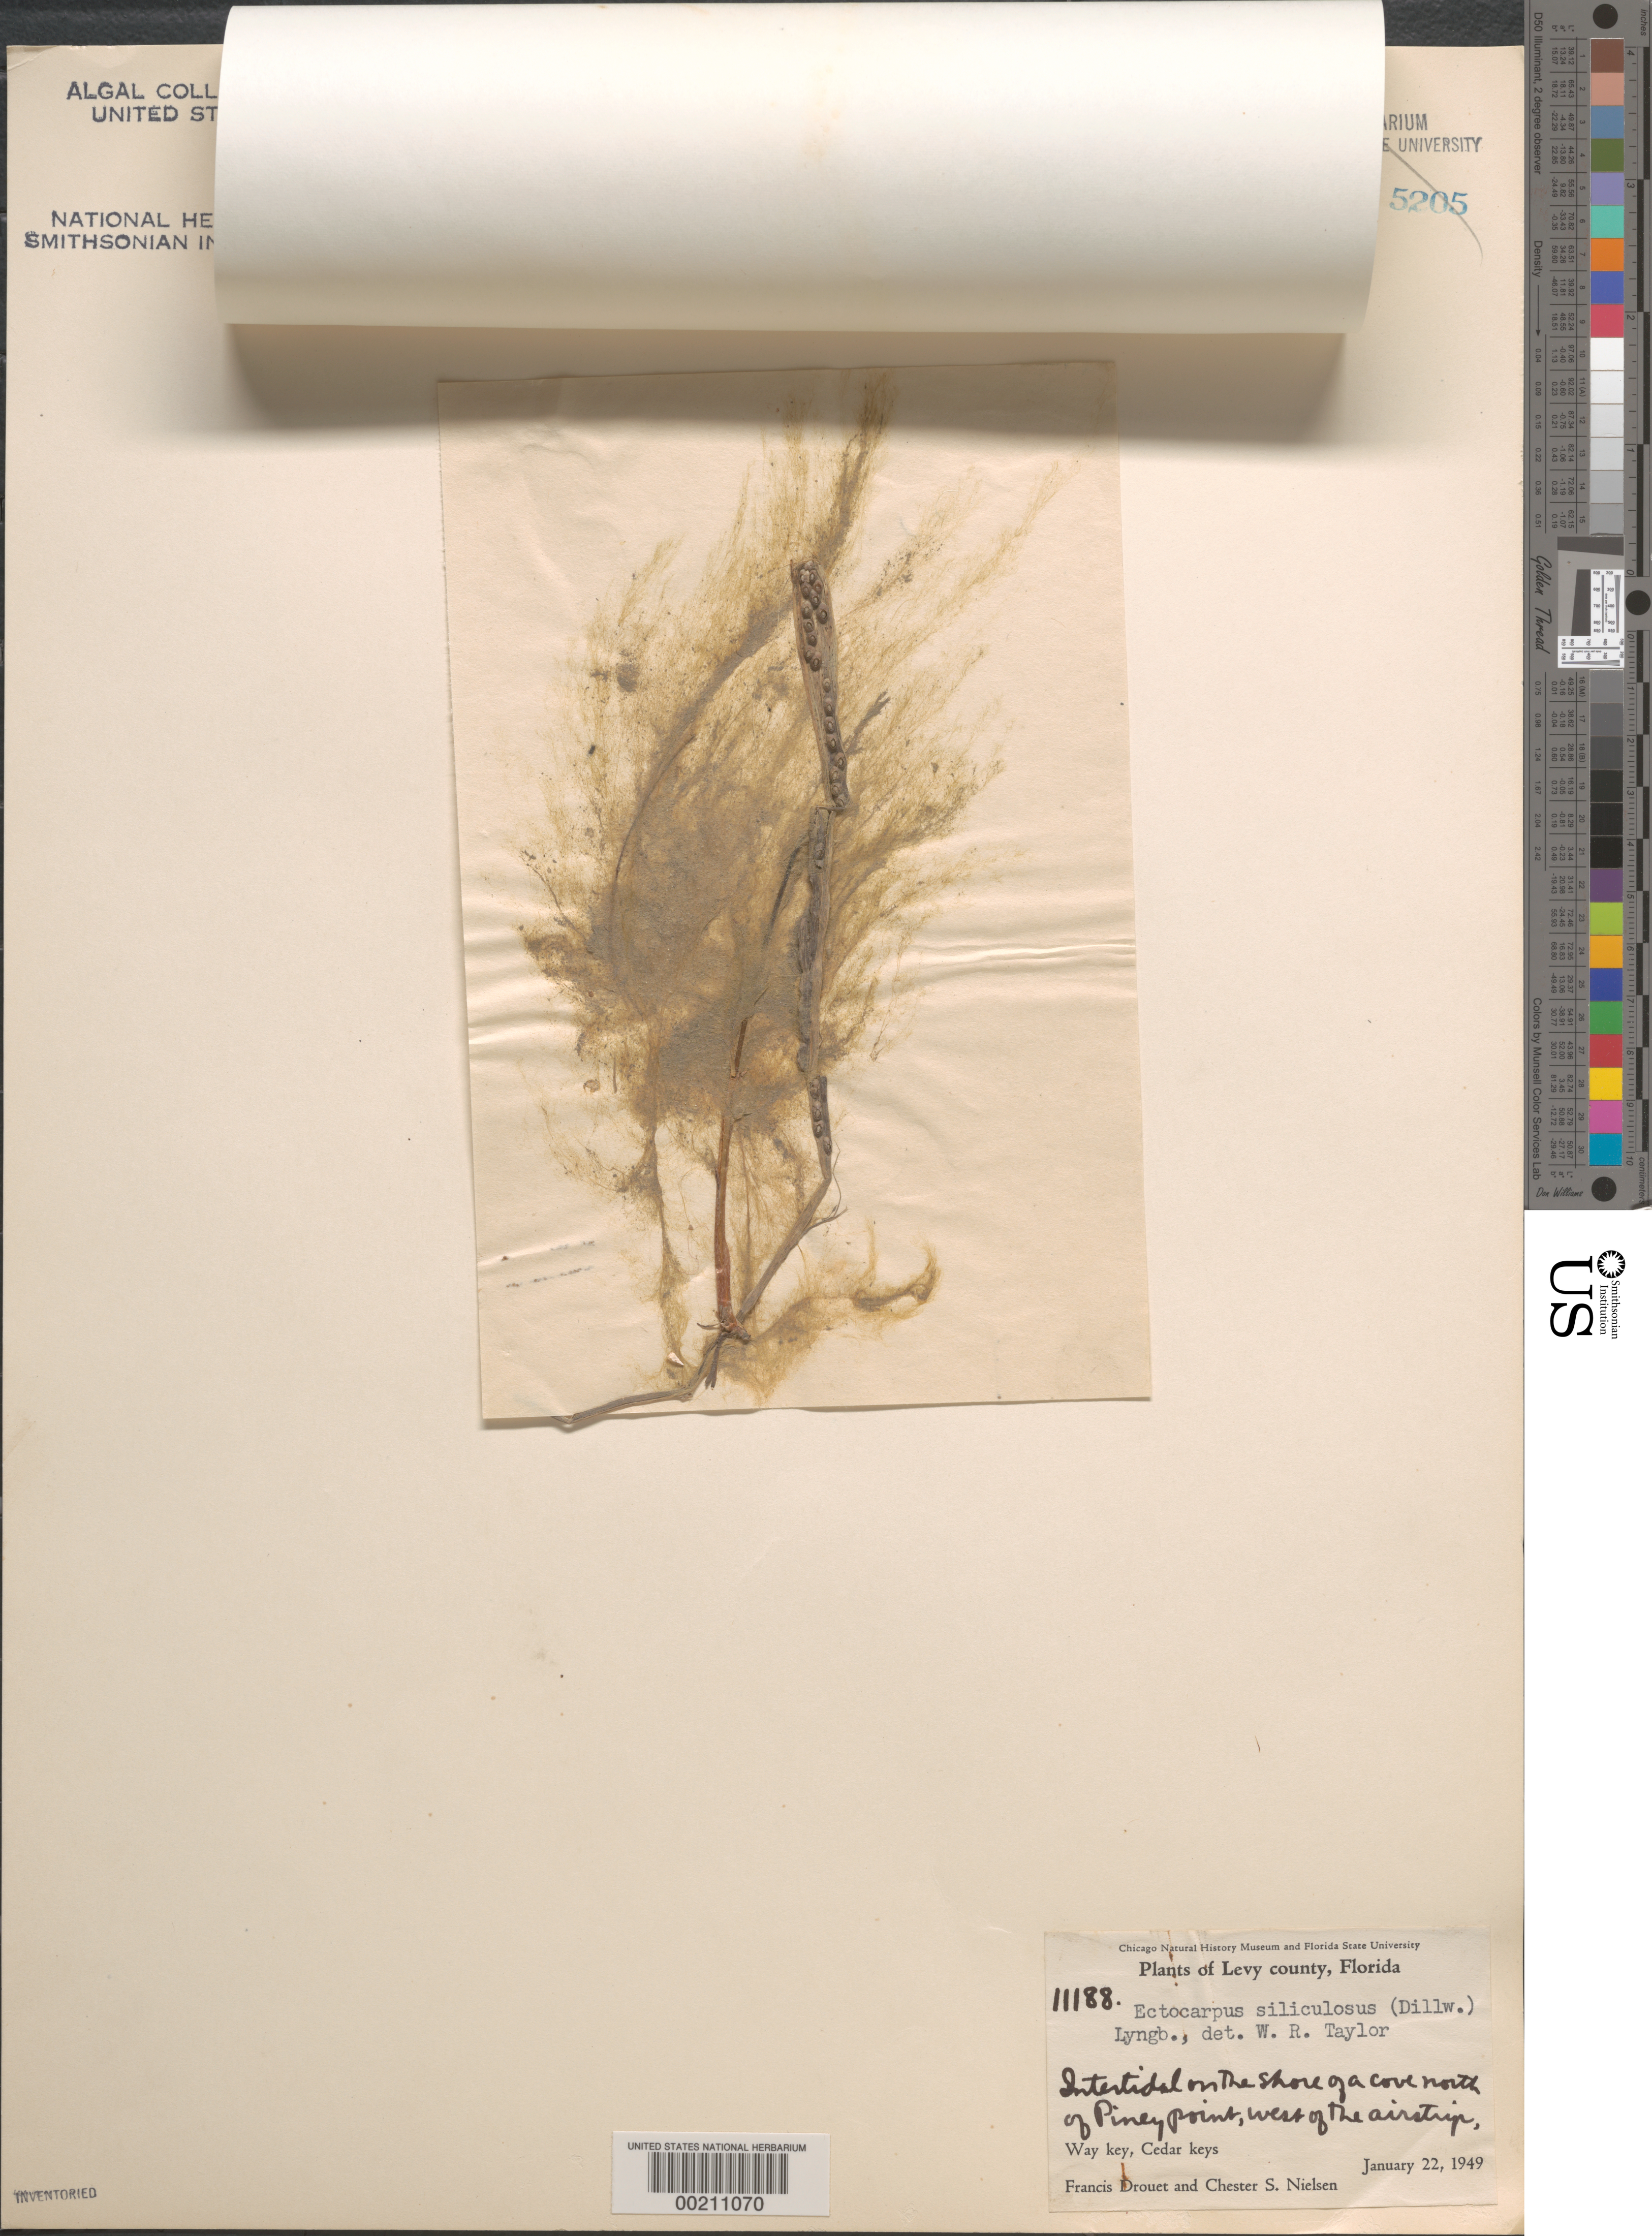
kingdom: Chromista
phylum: Ochrophyta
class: Phaeophyceae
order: Ectocarpales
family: Ectocarpaceae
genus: Ectocarpus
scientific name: Ectocarpus siliculosus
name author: (Dillwyn) Lyngbye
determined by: Taylor, William R.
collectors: F. E. Drouet & C. S. Nielsen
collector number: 11188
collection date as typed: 22 Jan 1949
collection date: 1949-01-22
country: United States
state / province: Florida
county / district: Levy County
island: Way Key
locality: Cove north of Piney Point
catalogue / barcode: US 20909